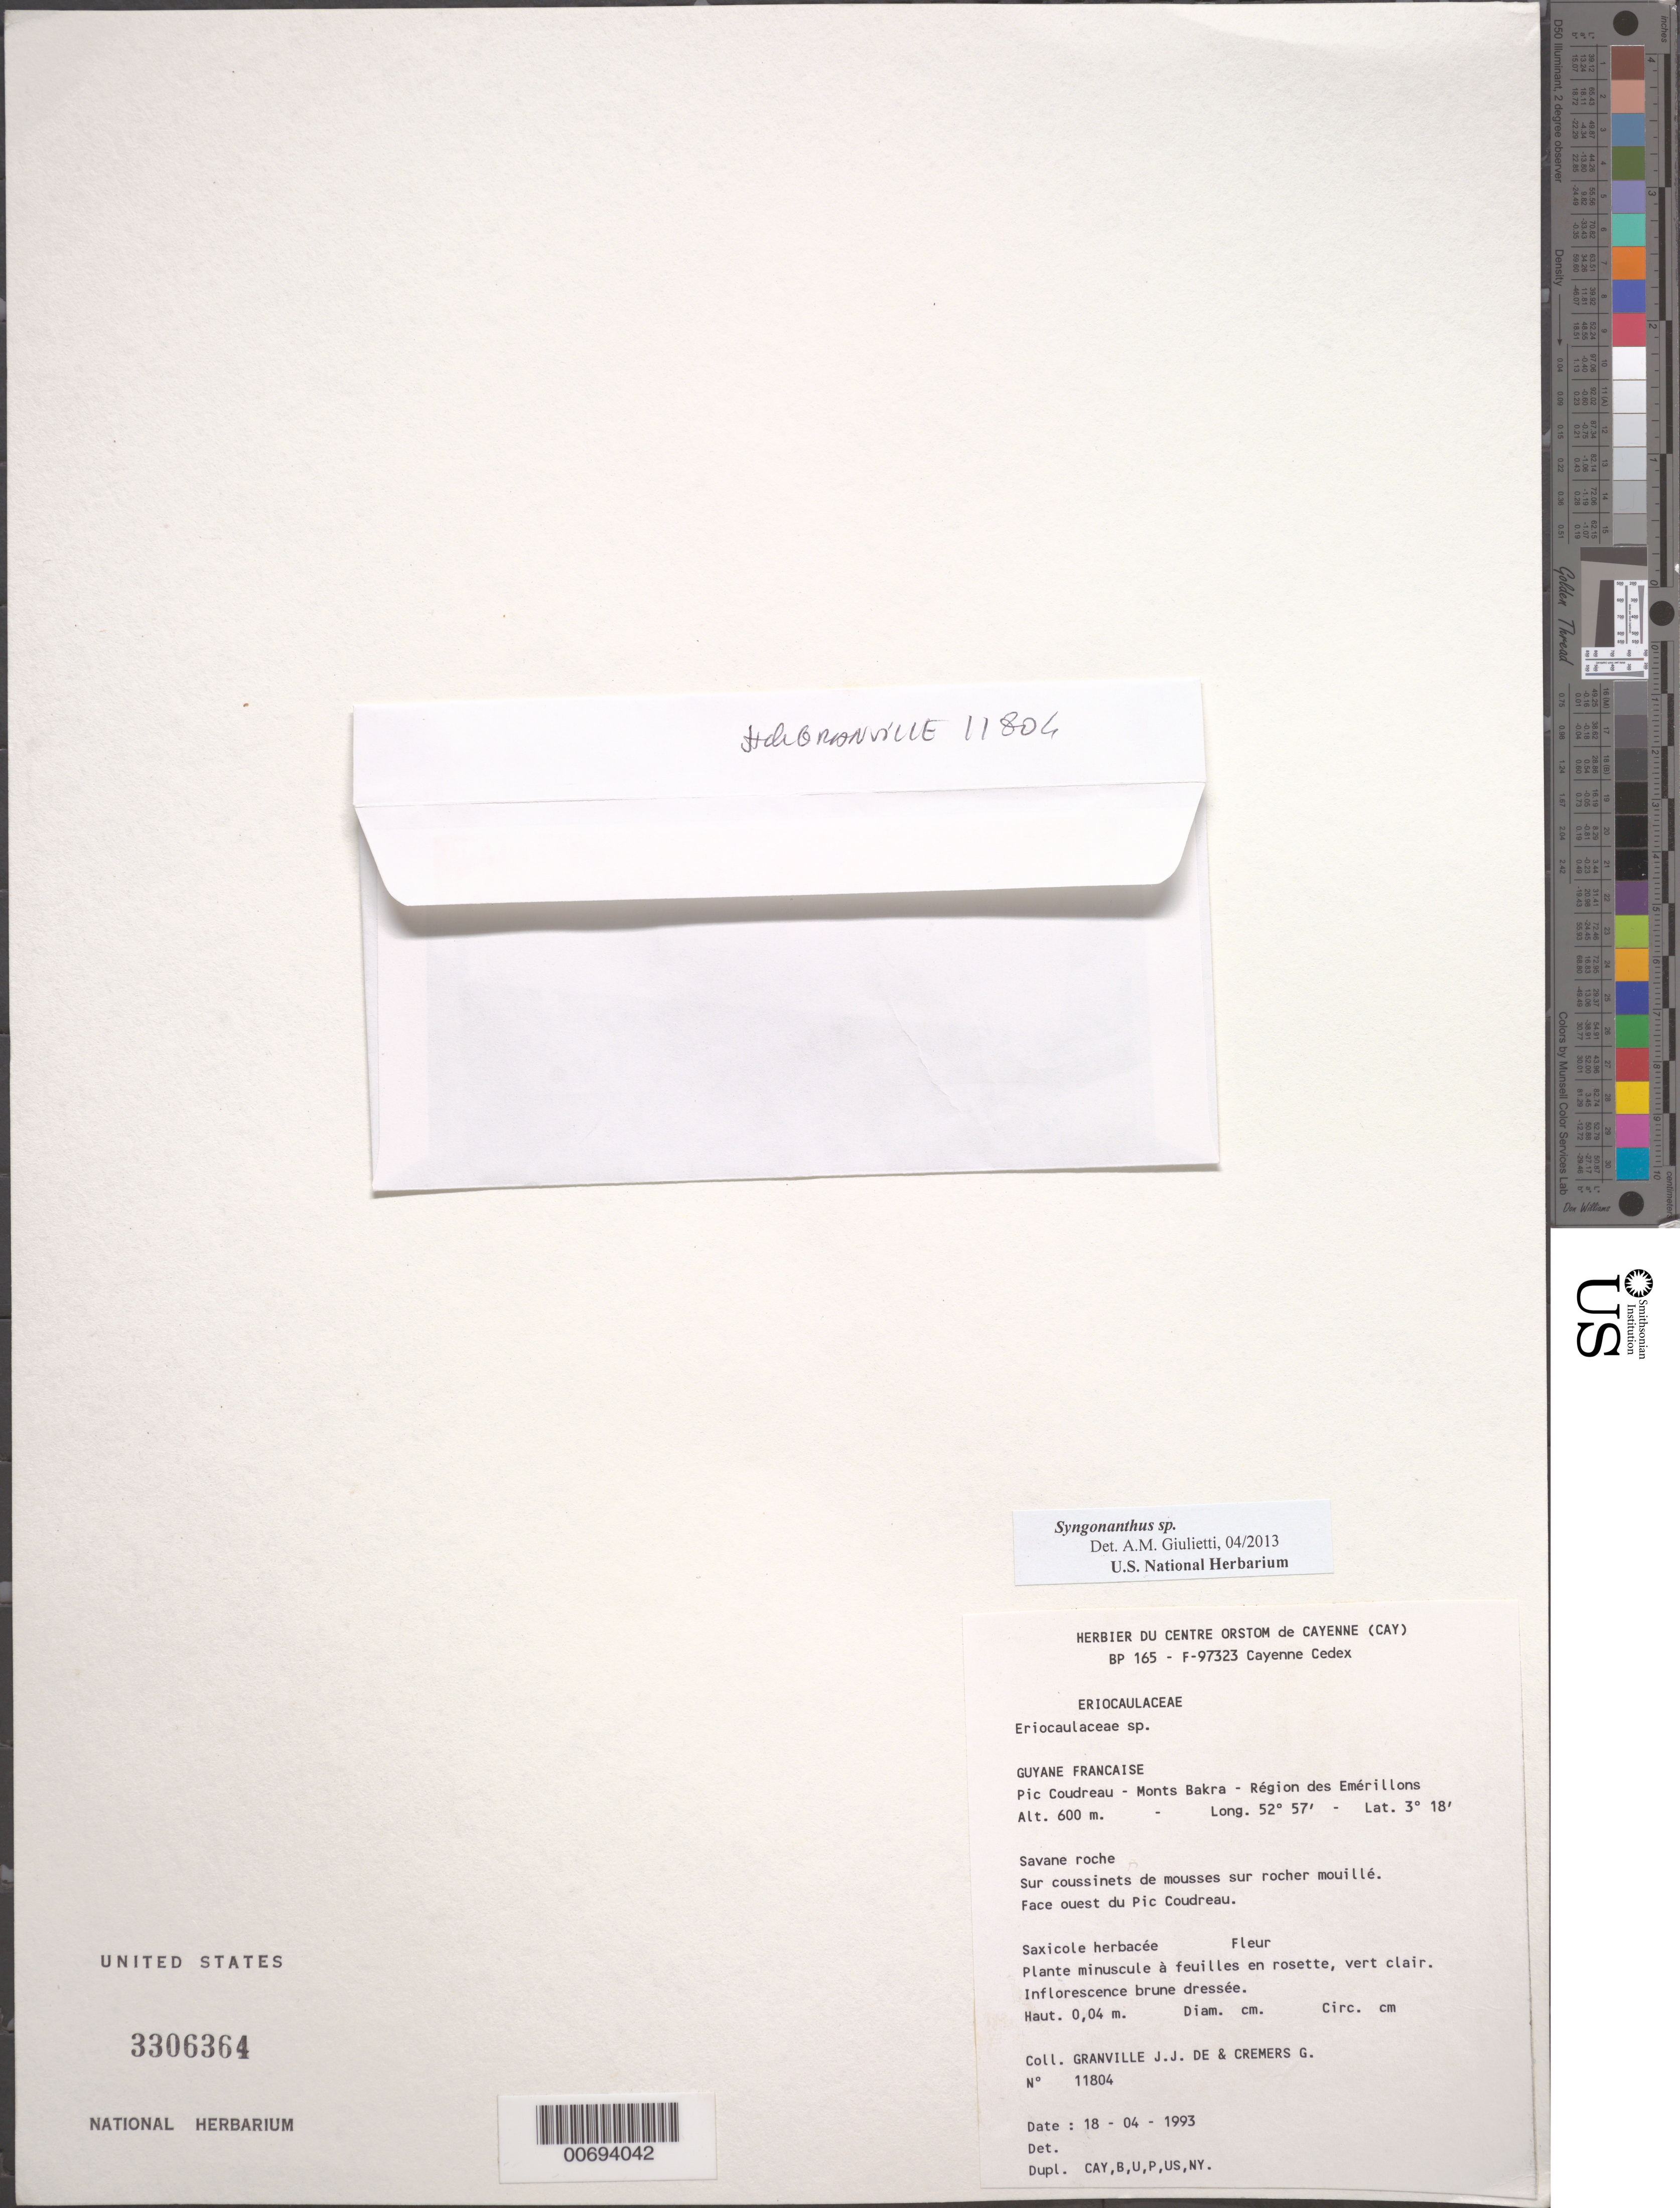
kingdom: Plantae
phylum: Tracheophyta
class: Liliopsida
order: Poales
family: Eriocaulaceae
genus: Syngonanthus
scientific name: Syngonanthus sp.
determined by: Giulietti, Ana M.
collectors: J.-J. de Granville & G. Cremers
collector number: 11804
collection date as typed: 18-Apr-93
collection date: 1993-04-18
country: French Guiana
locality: Pic Coudreau, Monts Bakra, région des Emérillons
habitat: Savanna roche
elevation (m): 600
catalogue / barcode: US 3306364